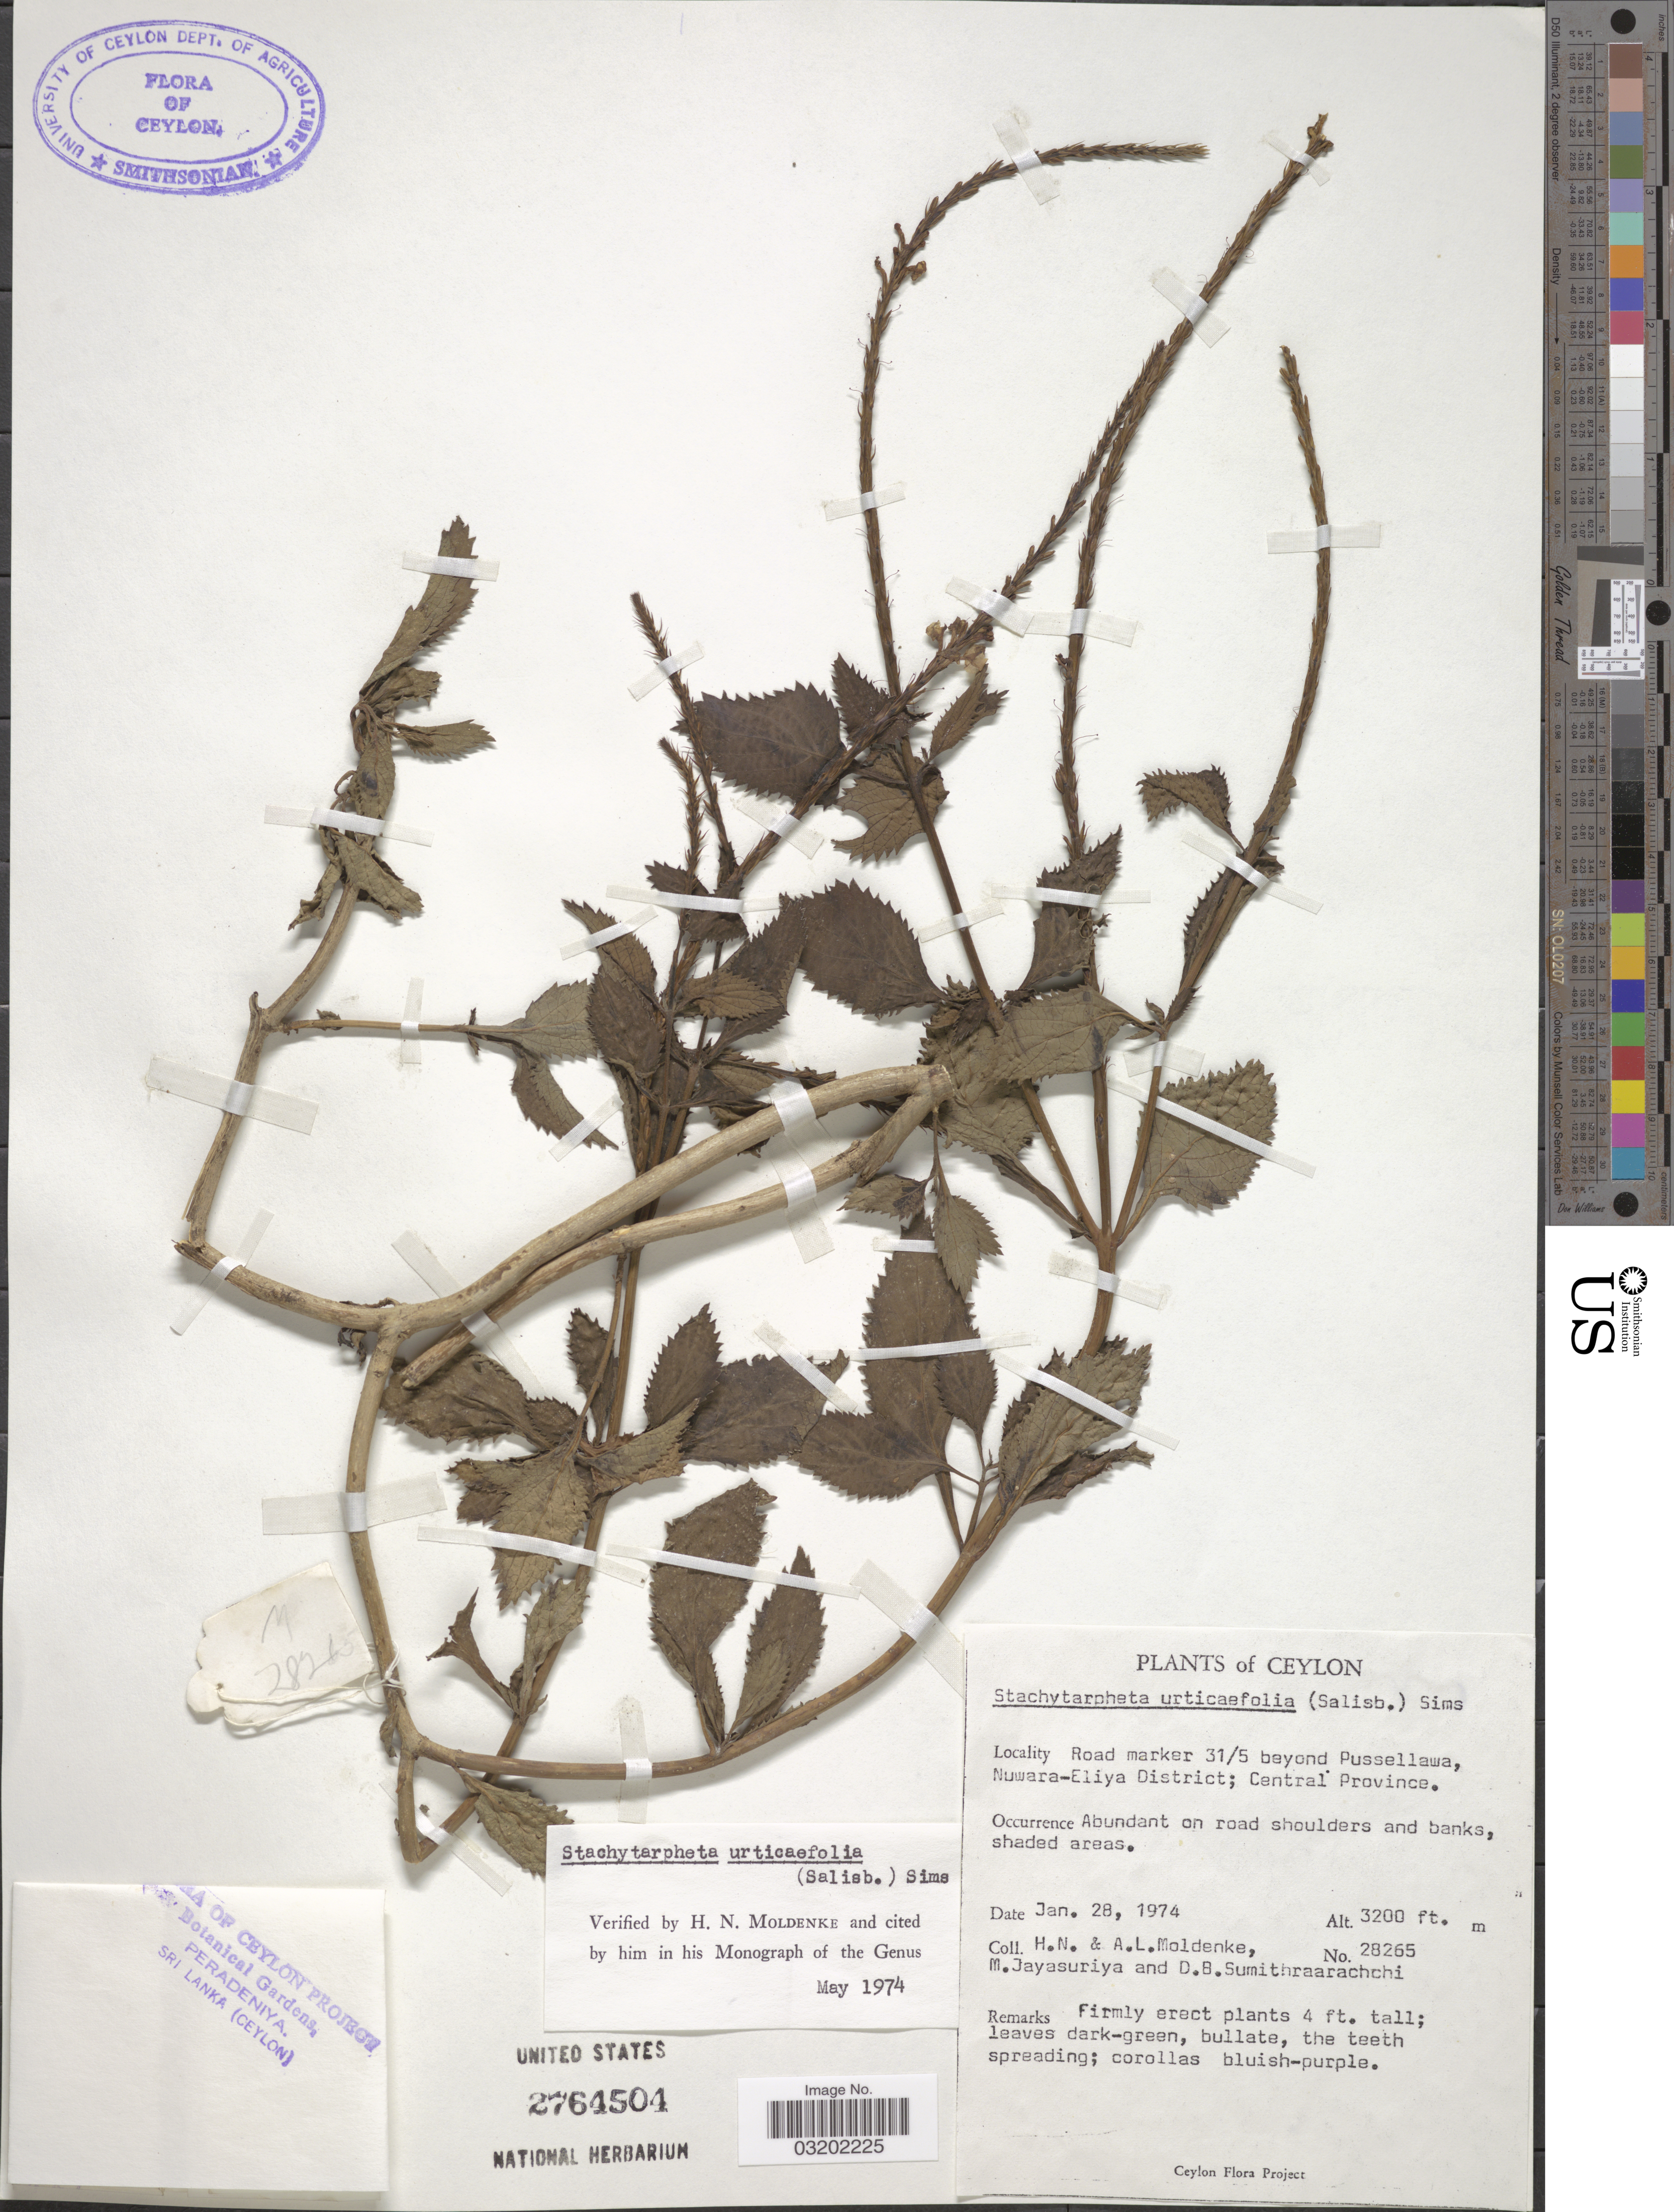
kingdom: Plantae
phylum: Tracheophyta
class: Magnoliopsida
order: Lamiales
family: Verbenaceae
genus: Stachytarpheta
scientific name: Stachytarpheta urticifolia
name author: Sims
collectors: H. N. Moldenke, A. L. Moldenke, M. Jayasuriya & D. B. Sumithraarachchi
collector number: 28265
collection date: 1974-01-28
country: Sri Lanka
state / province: Central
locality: Ceylon. Road marker 31/5 beyond Pussellawa, Nuwara-Eliya District.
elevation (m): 975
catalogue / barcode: US 2764504